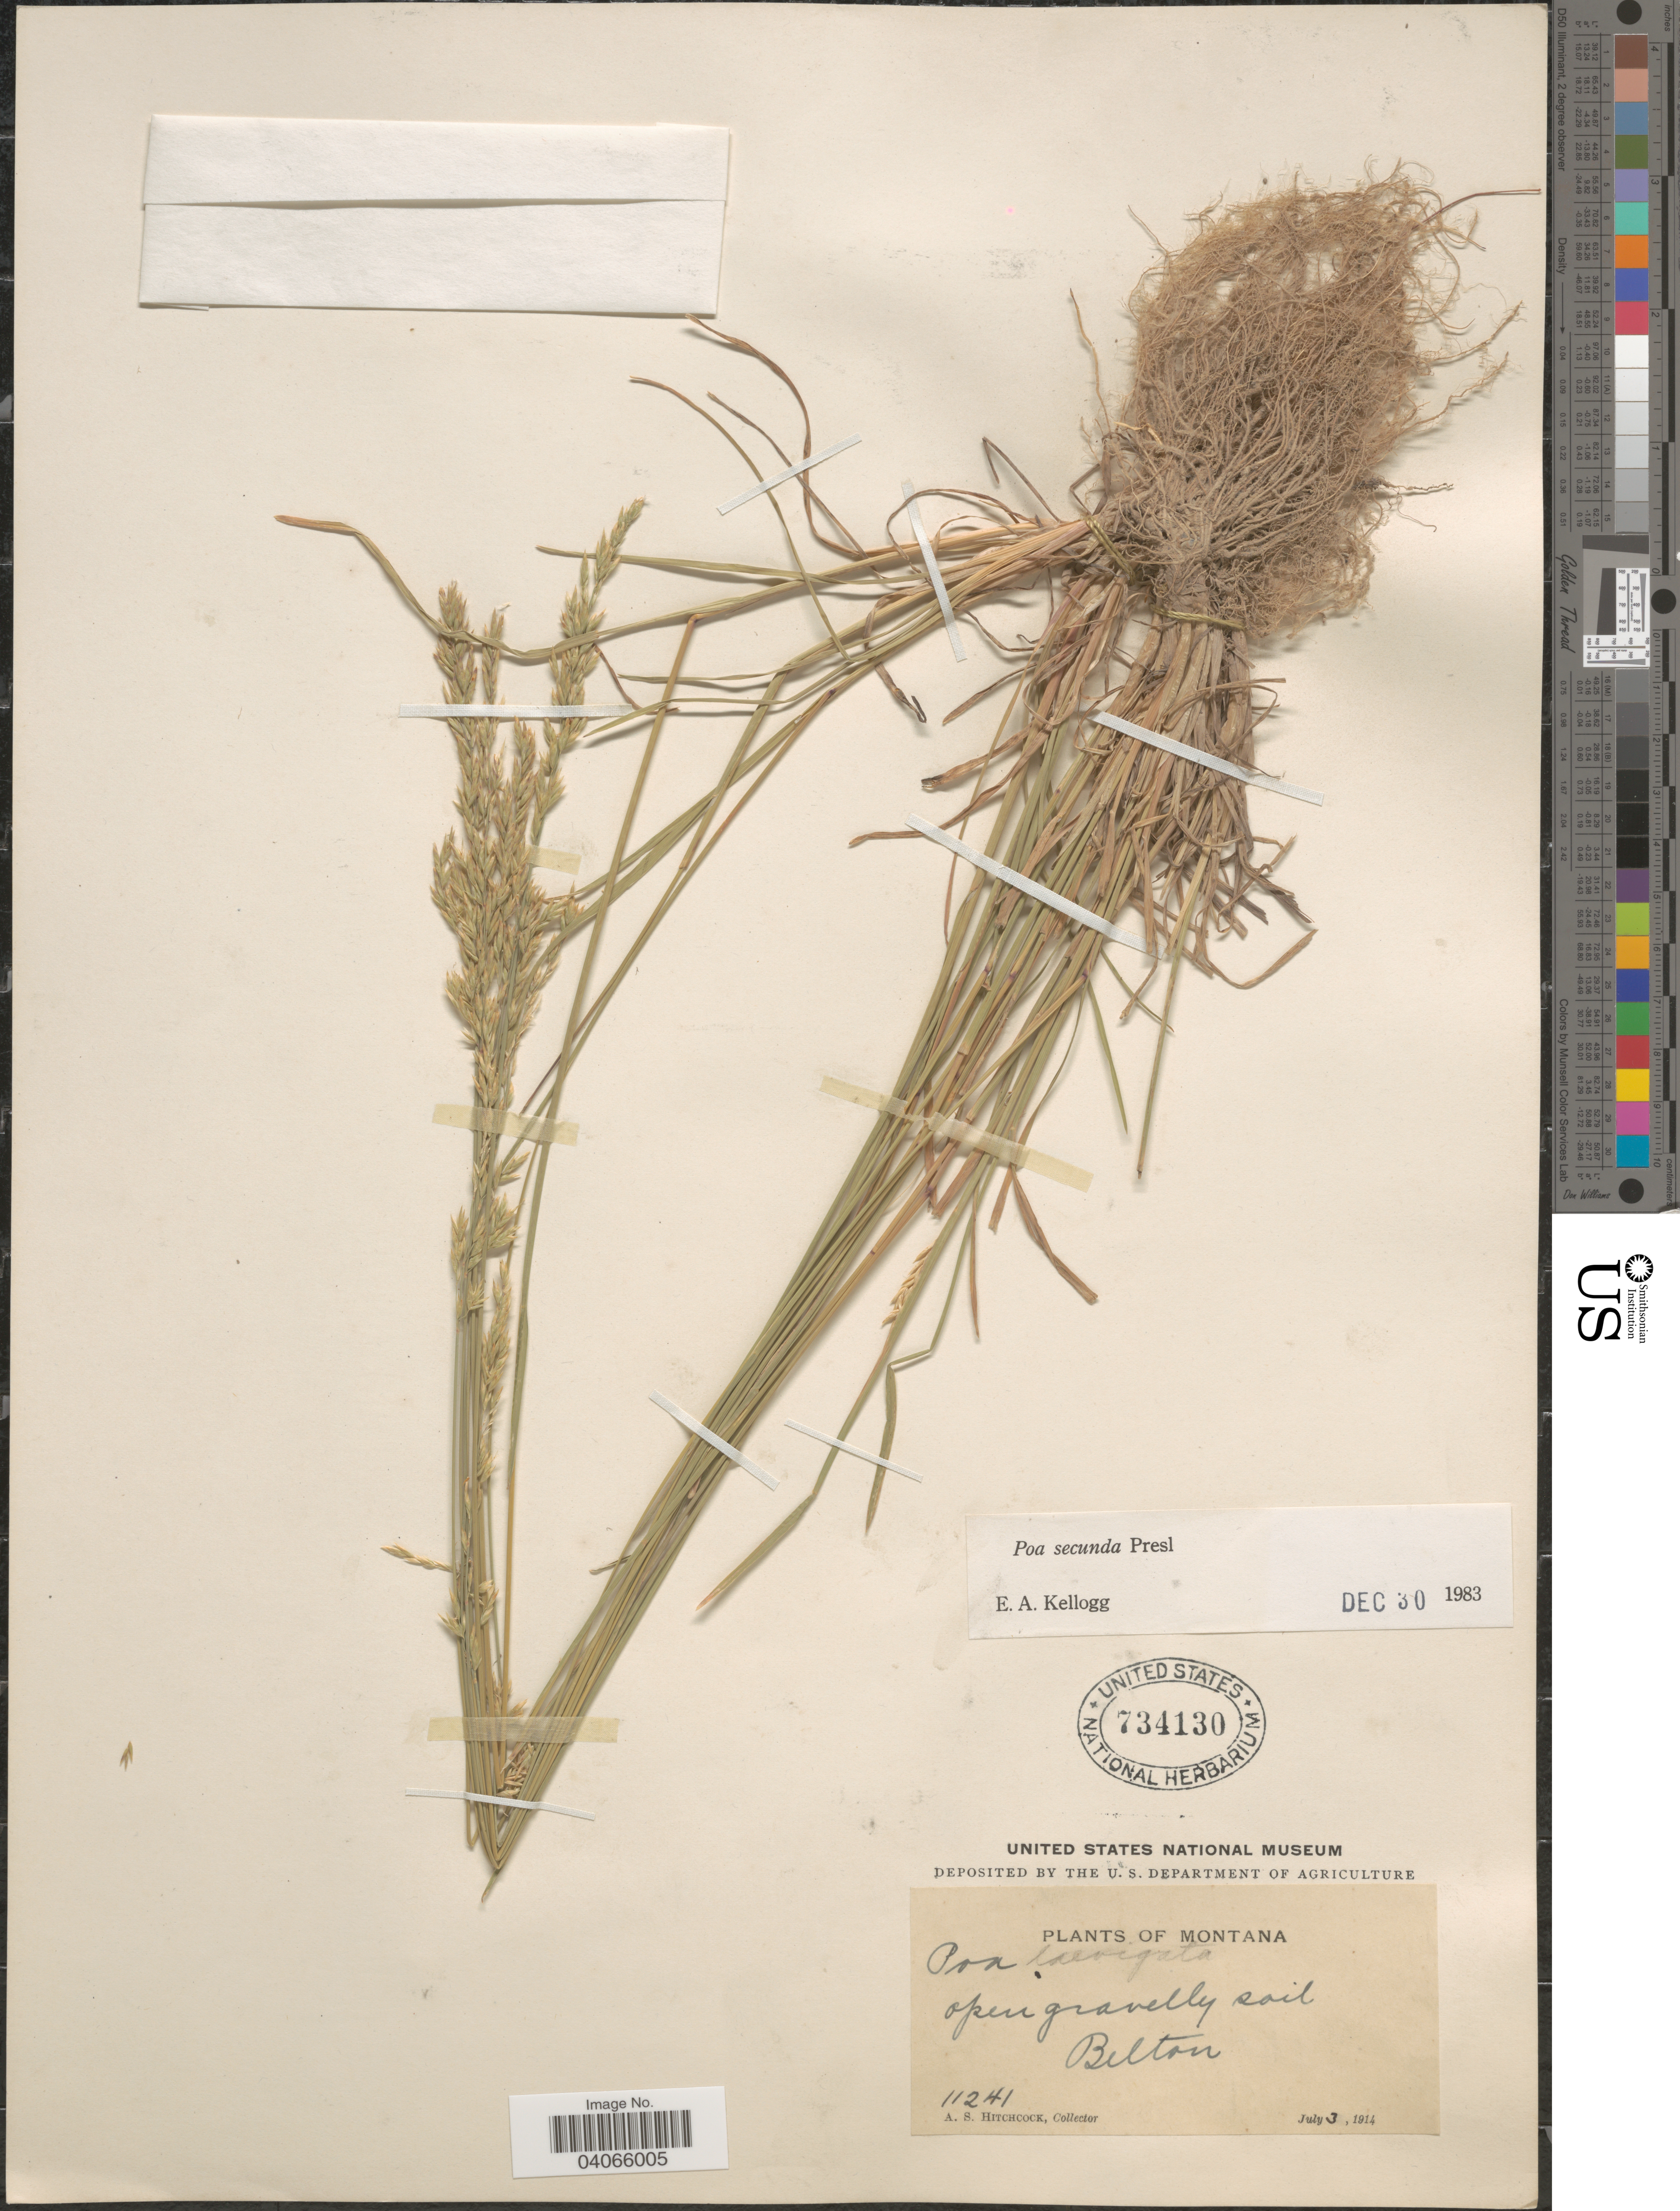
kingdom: Plantae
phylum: Tracheophyta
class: Liliopsida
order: Poales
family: Poaceae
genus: Poa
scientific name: Poa secunda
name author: J. Presl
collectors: A. S. Hitchcock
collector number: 11241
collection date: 1914-07-03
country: United States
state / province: Montana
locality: Belton.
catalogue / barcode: US 734130